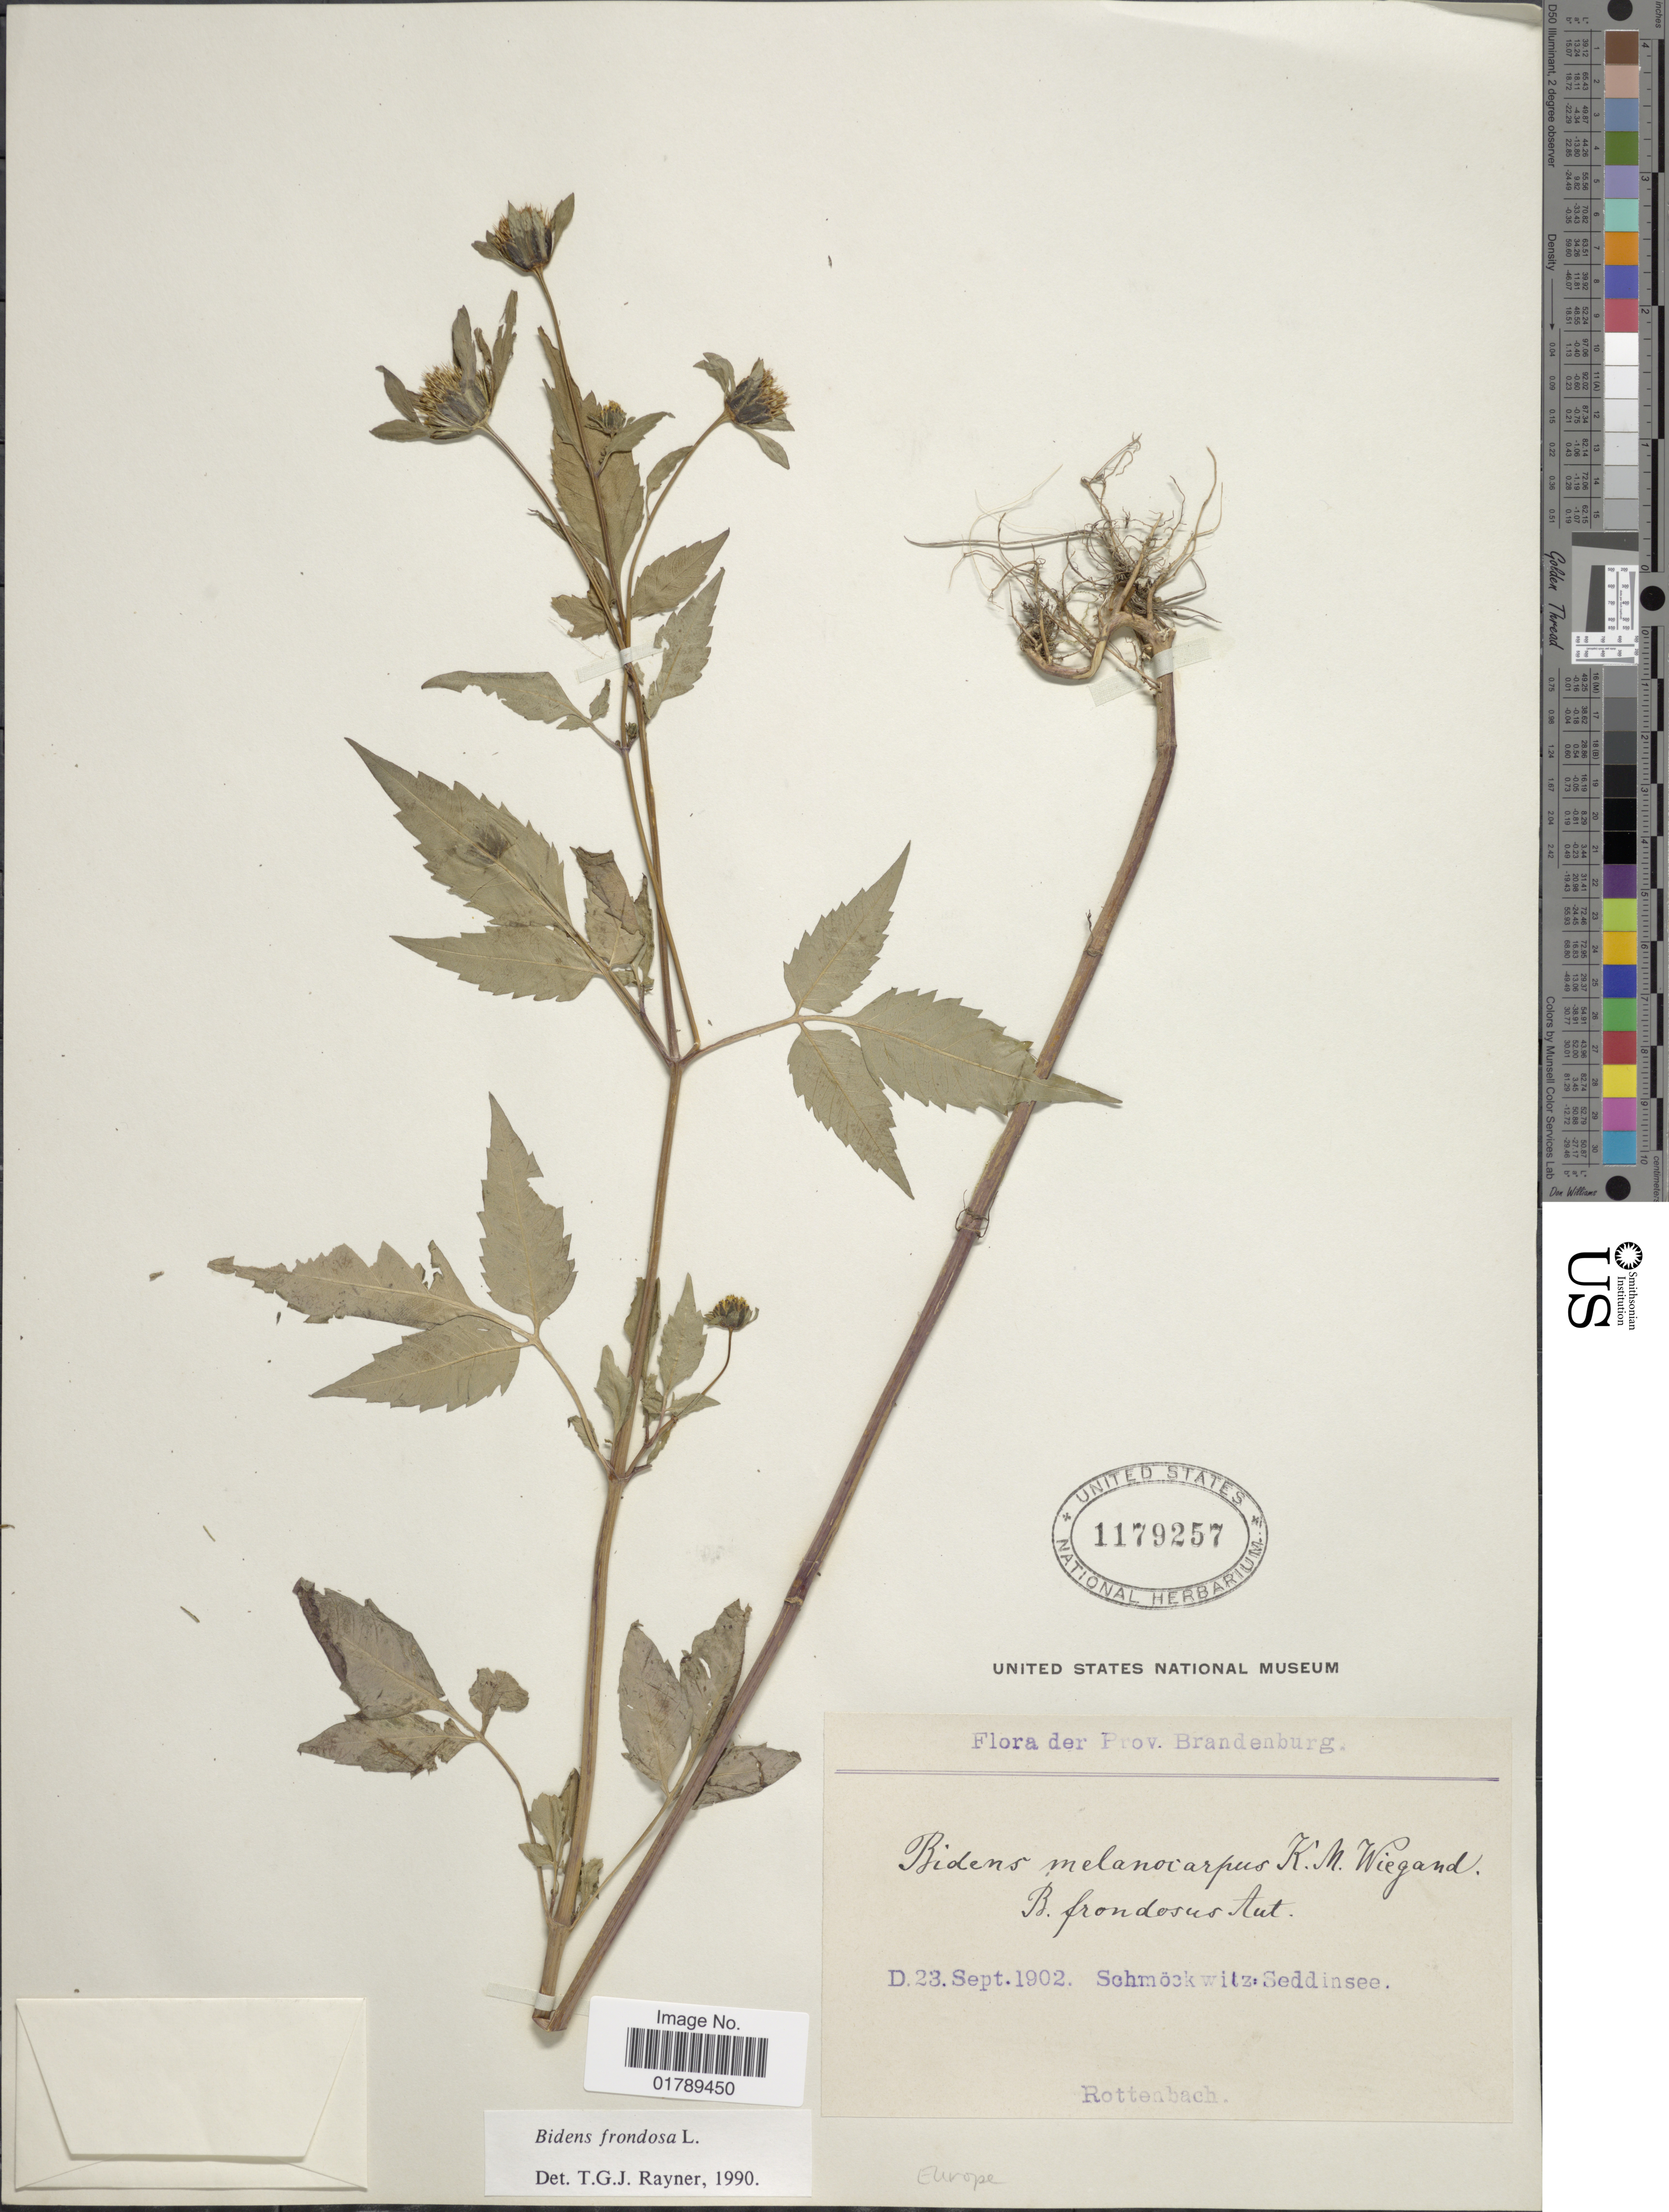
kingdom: Plantae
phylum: Tracheophyta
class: Magnoliopsida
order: Asterales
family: Asteraceae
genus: Bidens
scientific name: Bidens frondosa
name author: L.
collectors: Rottenbach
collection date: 1902-09-23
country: Germany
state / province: Brandenburg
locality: Prov. Brandenburg. Schmockwitz-Seddinsee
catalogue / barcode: US 1179257